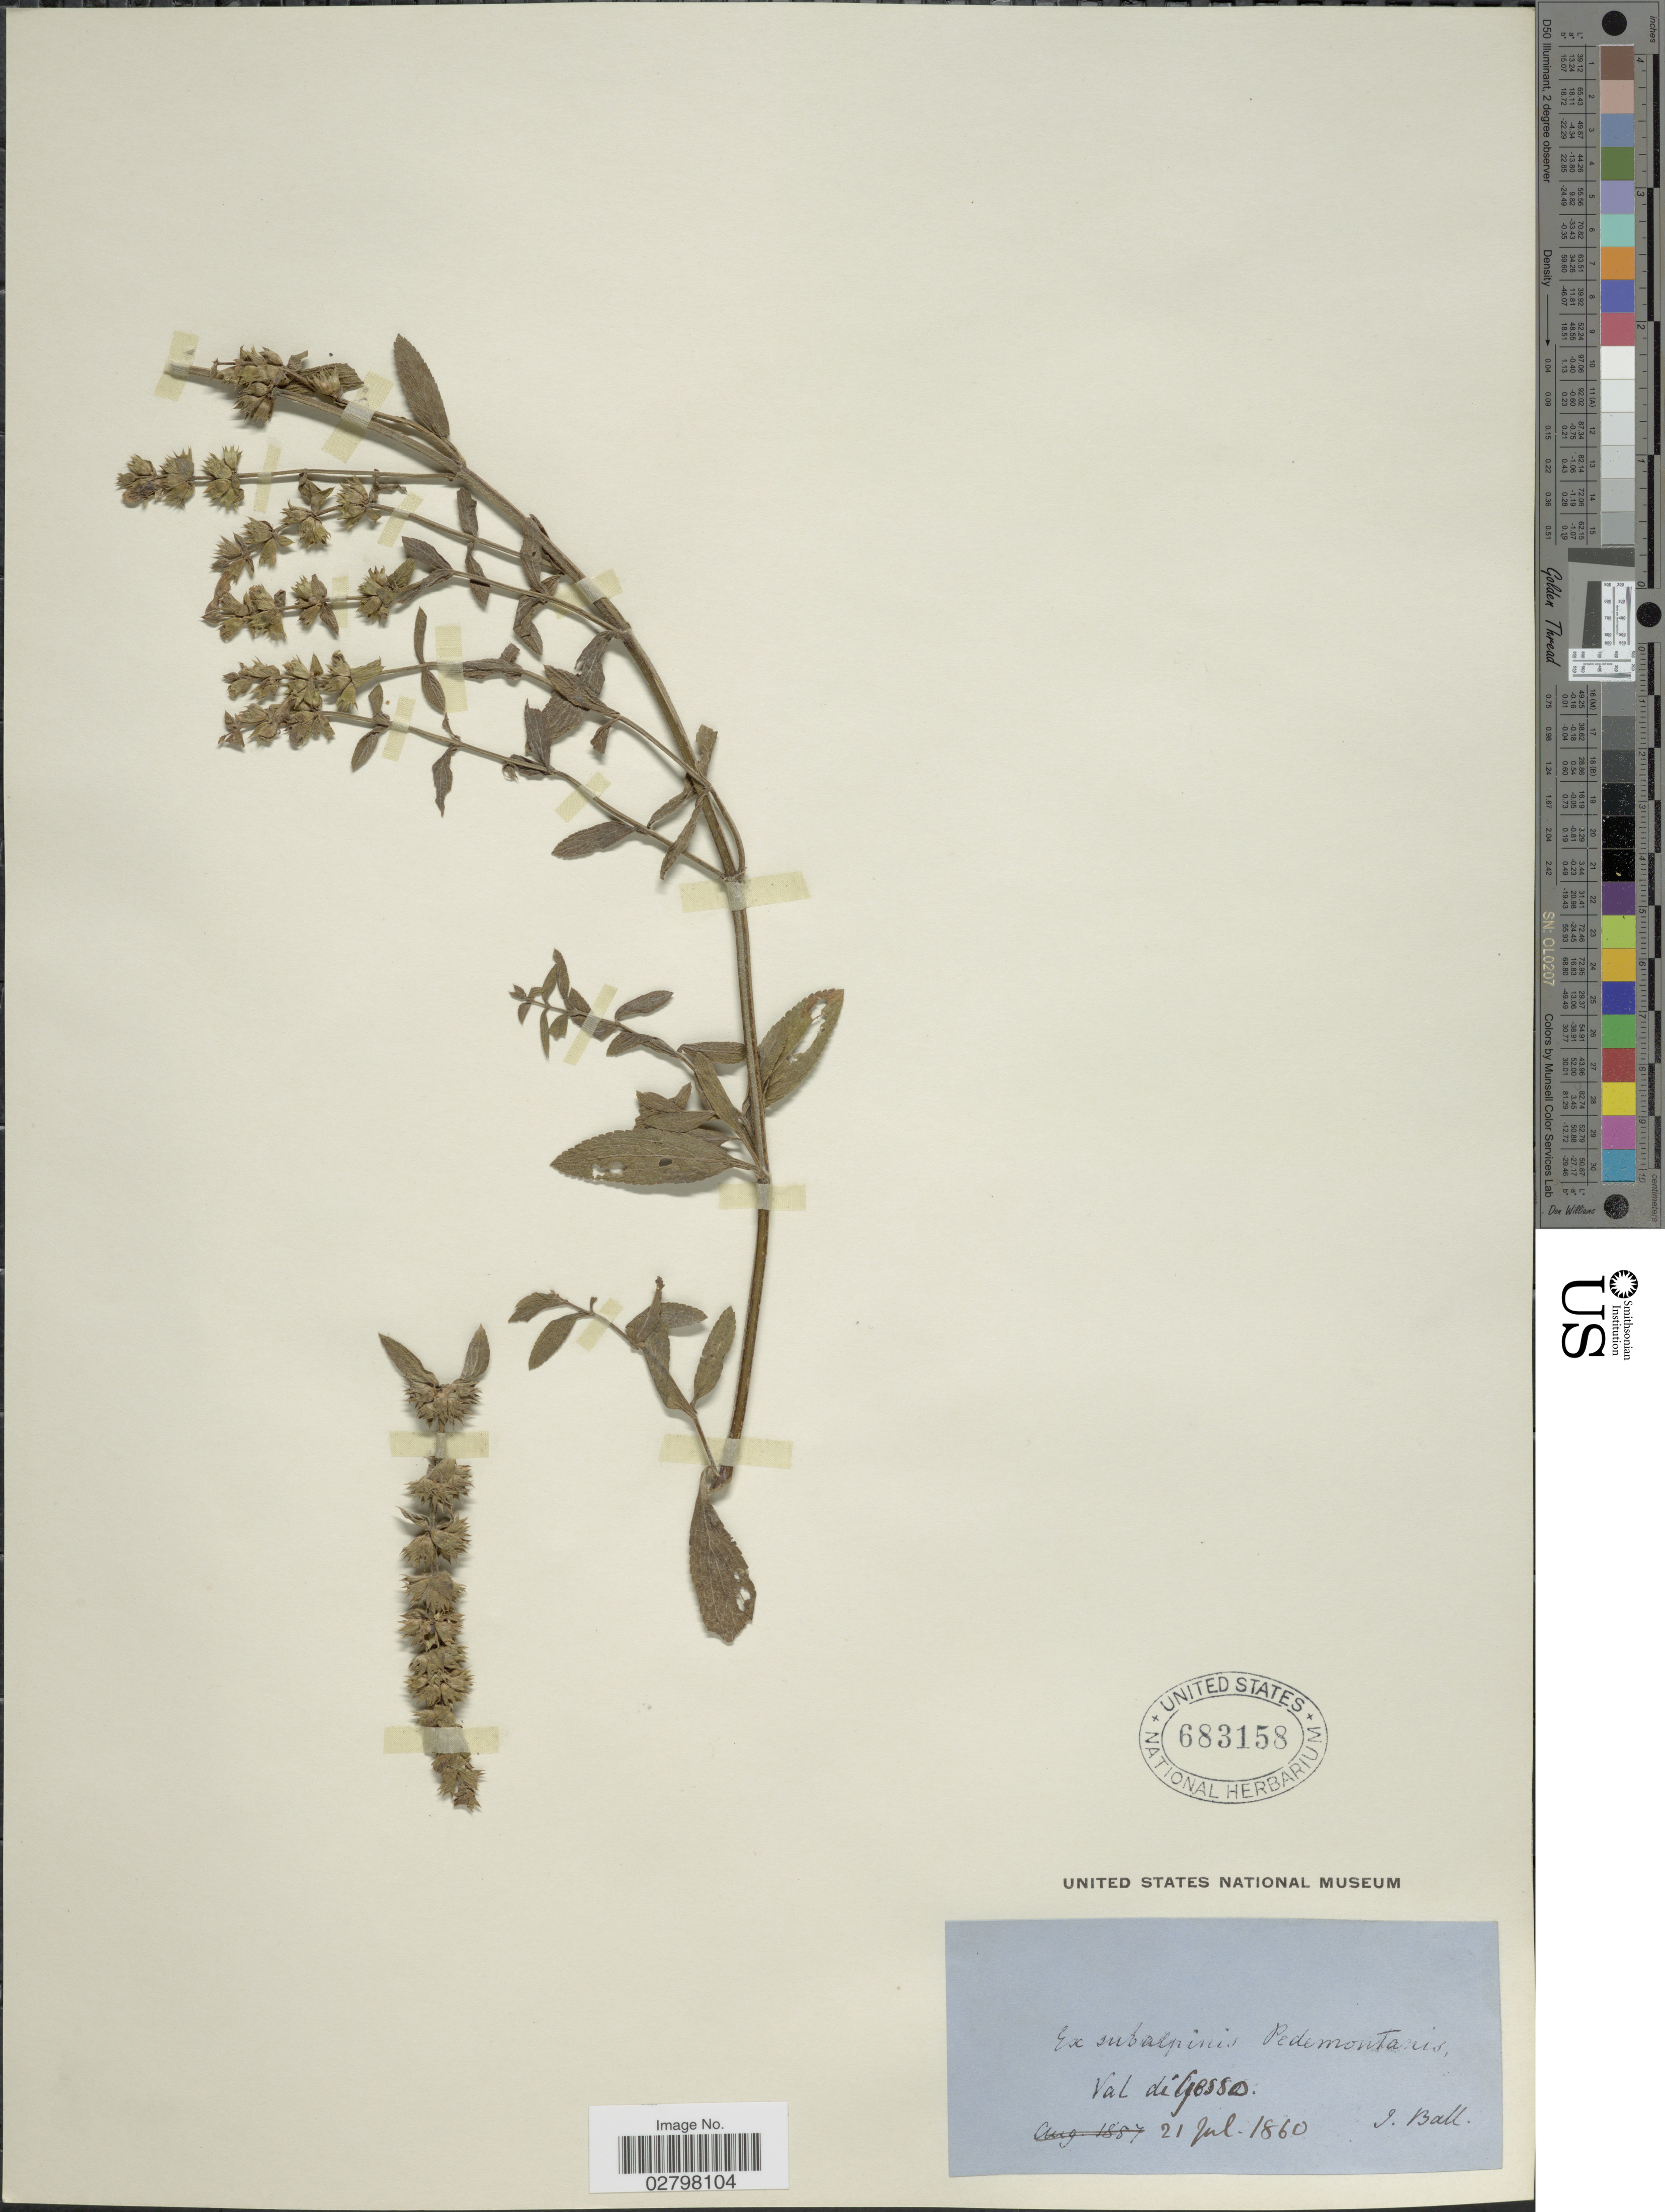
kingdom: Plantae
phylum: Tracheophyta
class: Magnoliopsida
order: Lamiales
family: Lamiaceae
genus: Stachys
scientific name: Stachys sp.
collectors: J. Ball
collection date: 1860-07-21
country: Italy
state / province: Piedmont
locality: Ex subalpinis Pedemontanis. Val di Gesso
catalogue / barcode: US 683158